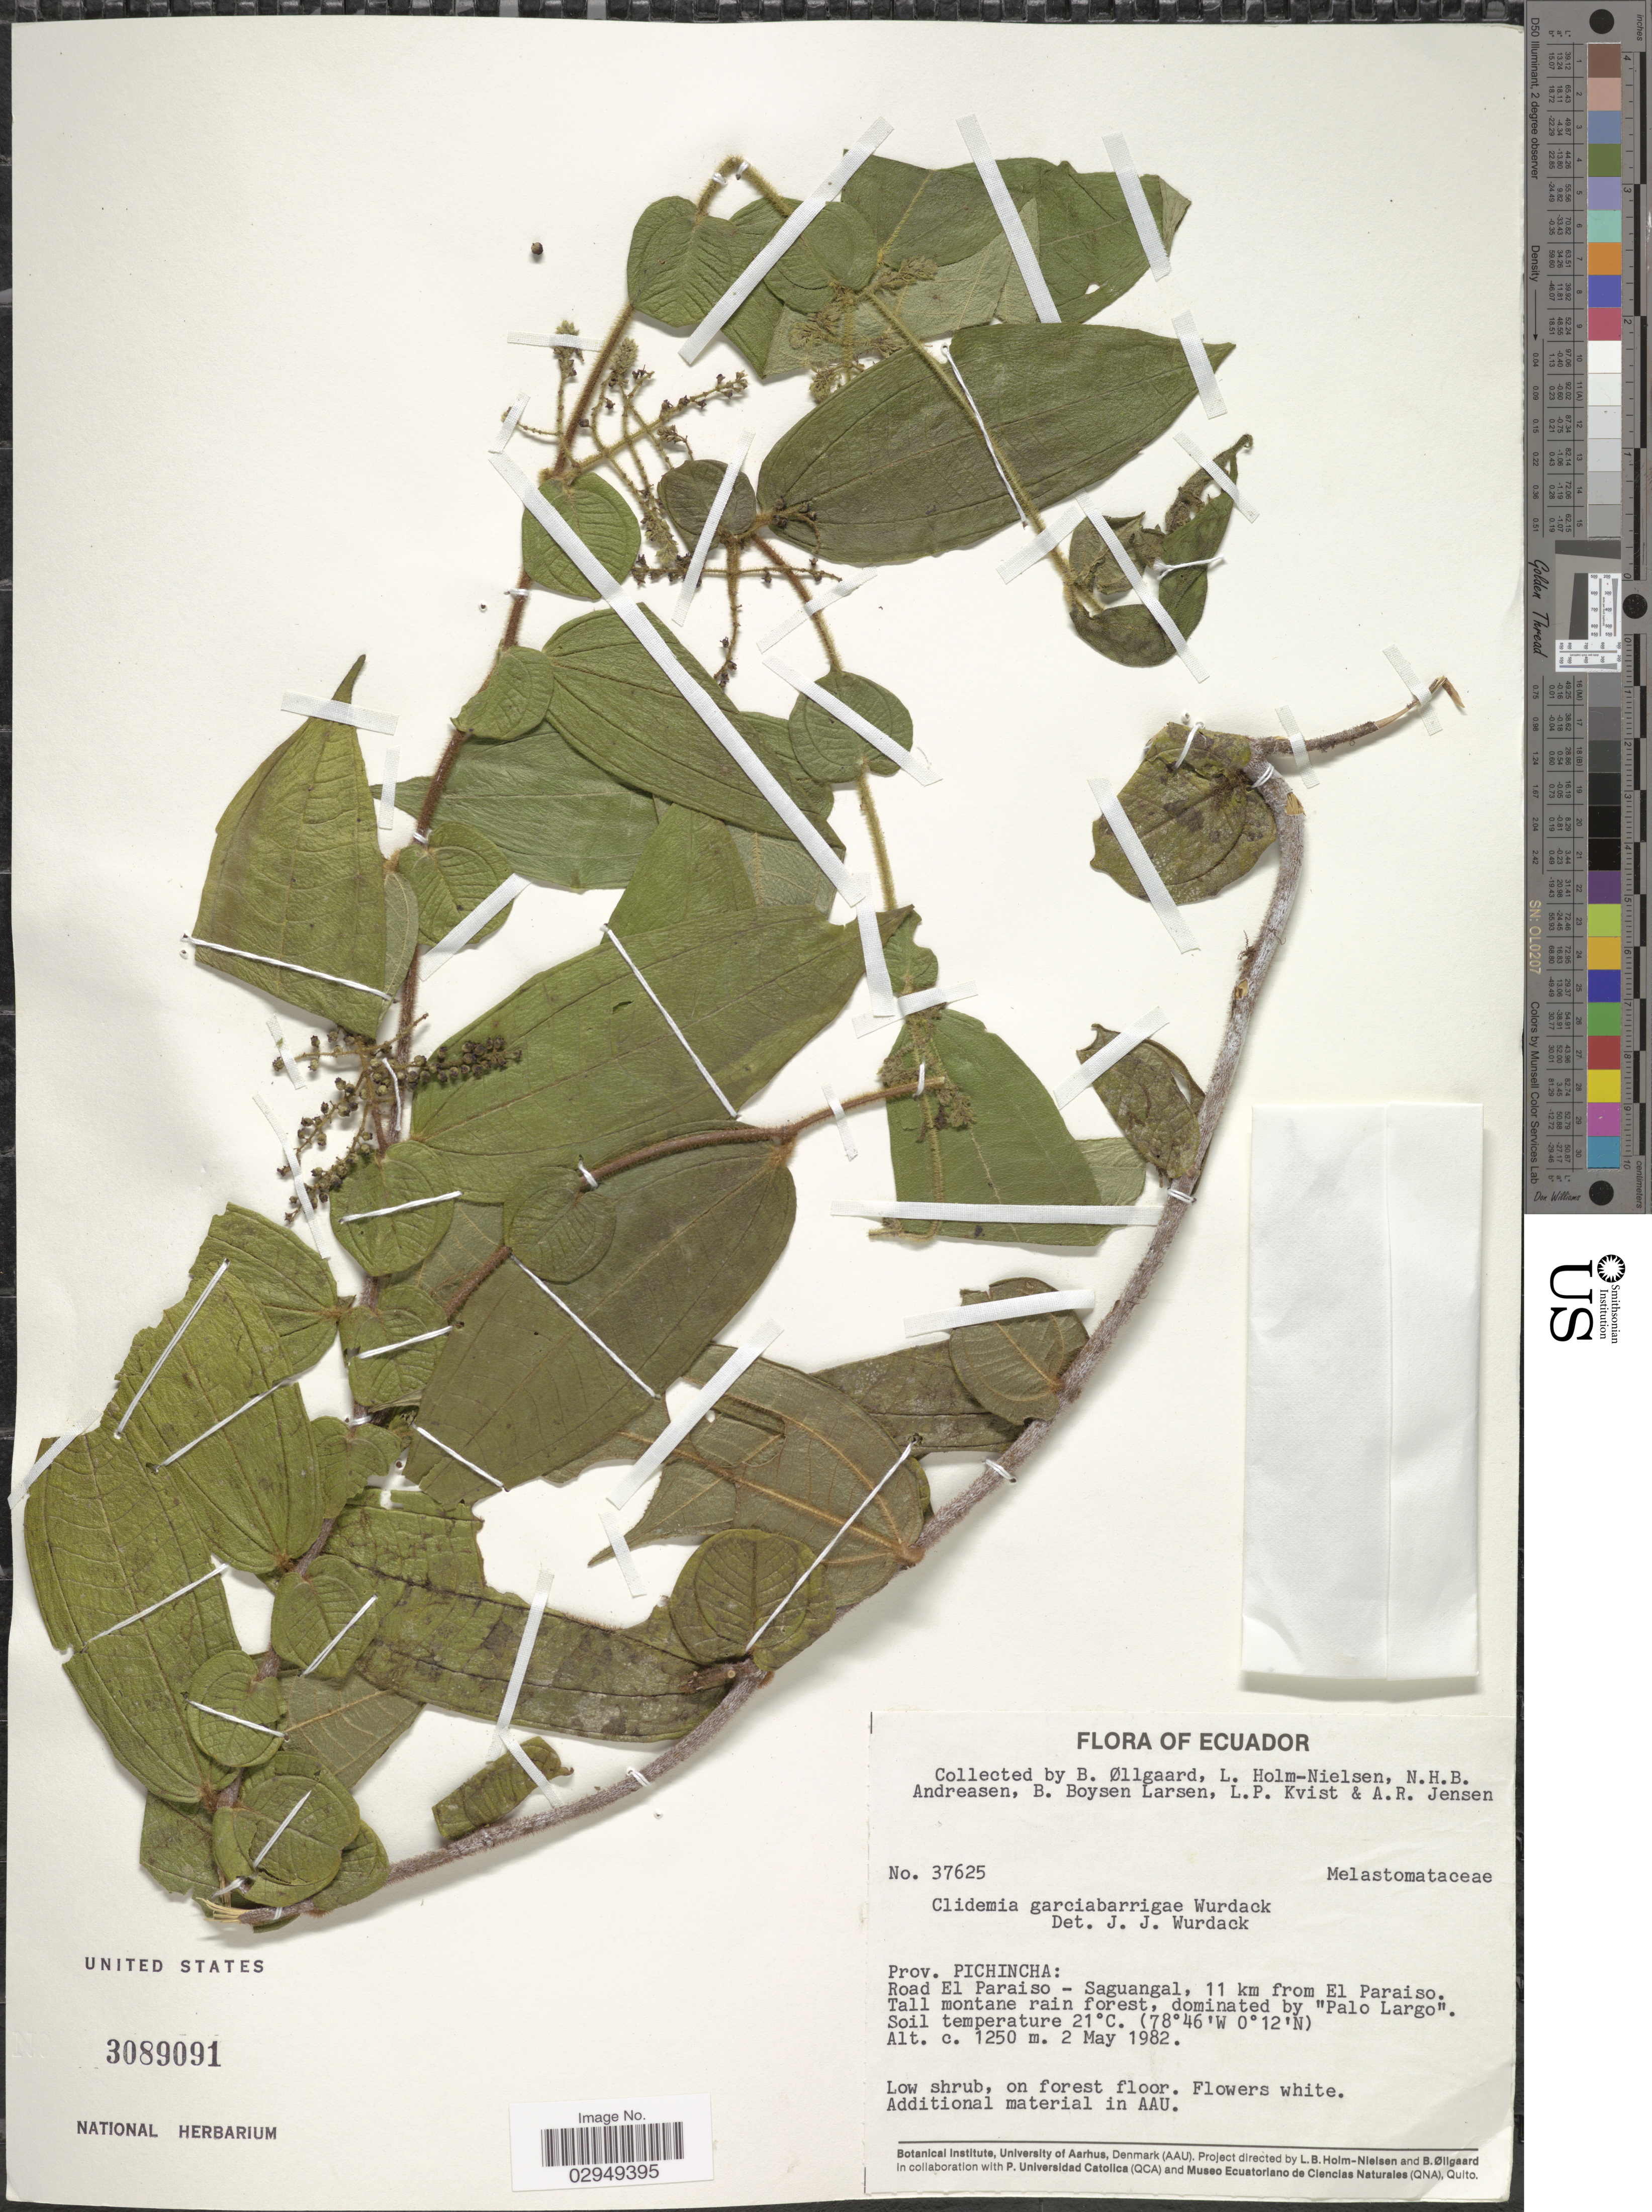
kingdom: Plantae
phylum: Tracheophyta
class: Magnoliopsida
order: Myrtales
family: Melastomataceae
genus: Clidemia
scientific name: Clidemia garcia-barrigae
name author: Wurdack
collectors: B. Øllgaard, L. Holm-Nielsen, N. Andreasen, B. Boysen Larsen & et al.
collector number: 37625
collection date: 1982-05-02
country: Ecuador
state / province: Pichincha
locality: Prov. Pichincha: Road El Paraiso - Saguangal, 11 km from El Paraiso., Tall montane rain forest, dominated by "Palo Largo".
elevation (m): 1250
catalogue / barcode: US 3089091